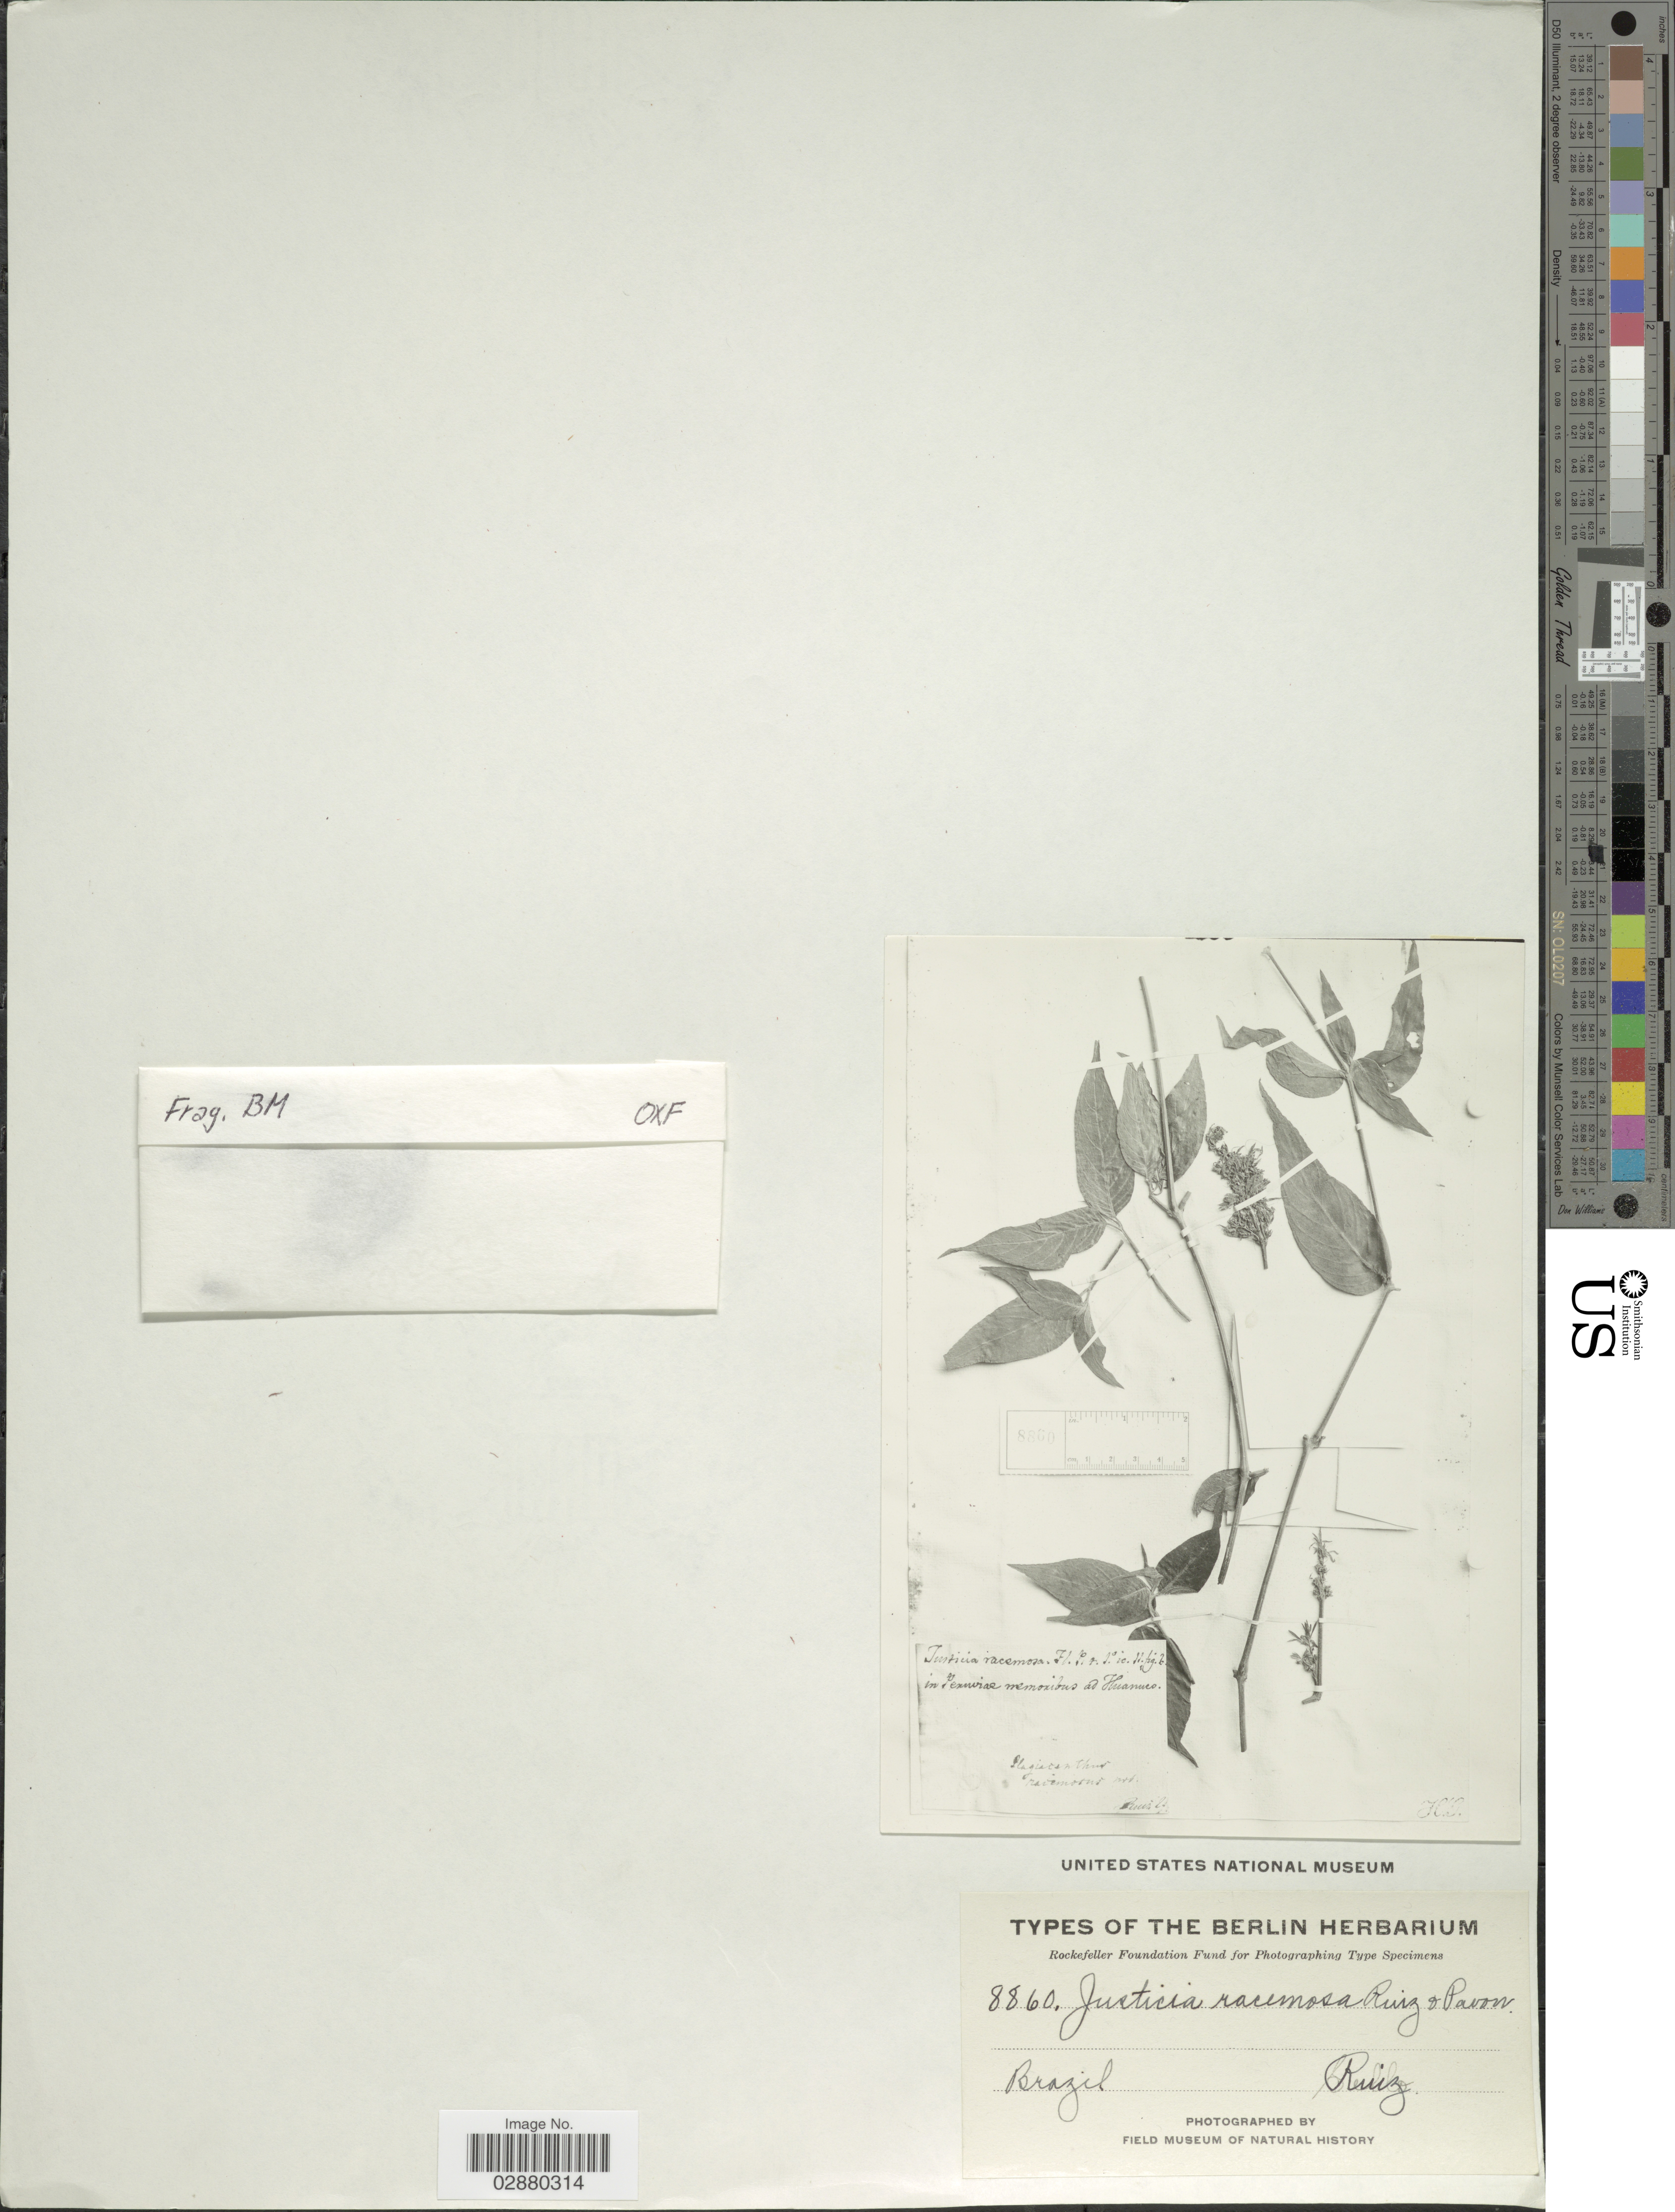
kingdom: Plantae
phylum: Tracheophyta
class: Magnoliopsida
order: Lamiales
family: Acanthaceae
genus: Justicia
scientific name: Justicia racemosa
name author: Ruiz & Pav.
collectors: Ruiz, --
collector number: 8860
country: Peru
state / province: Huánuco